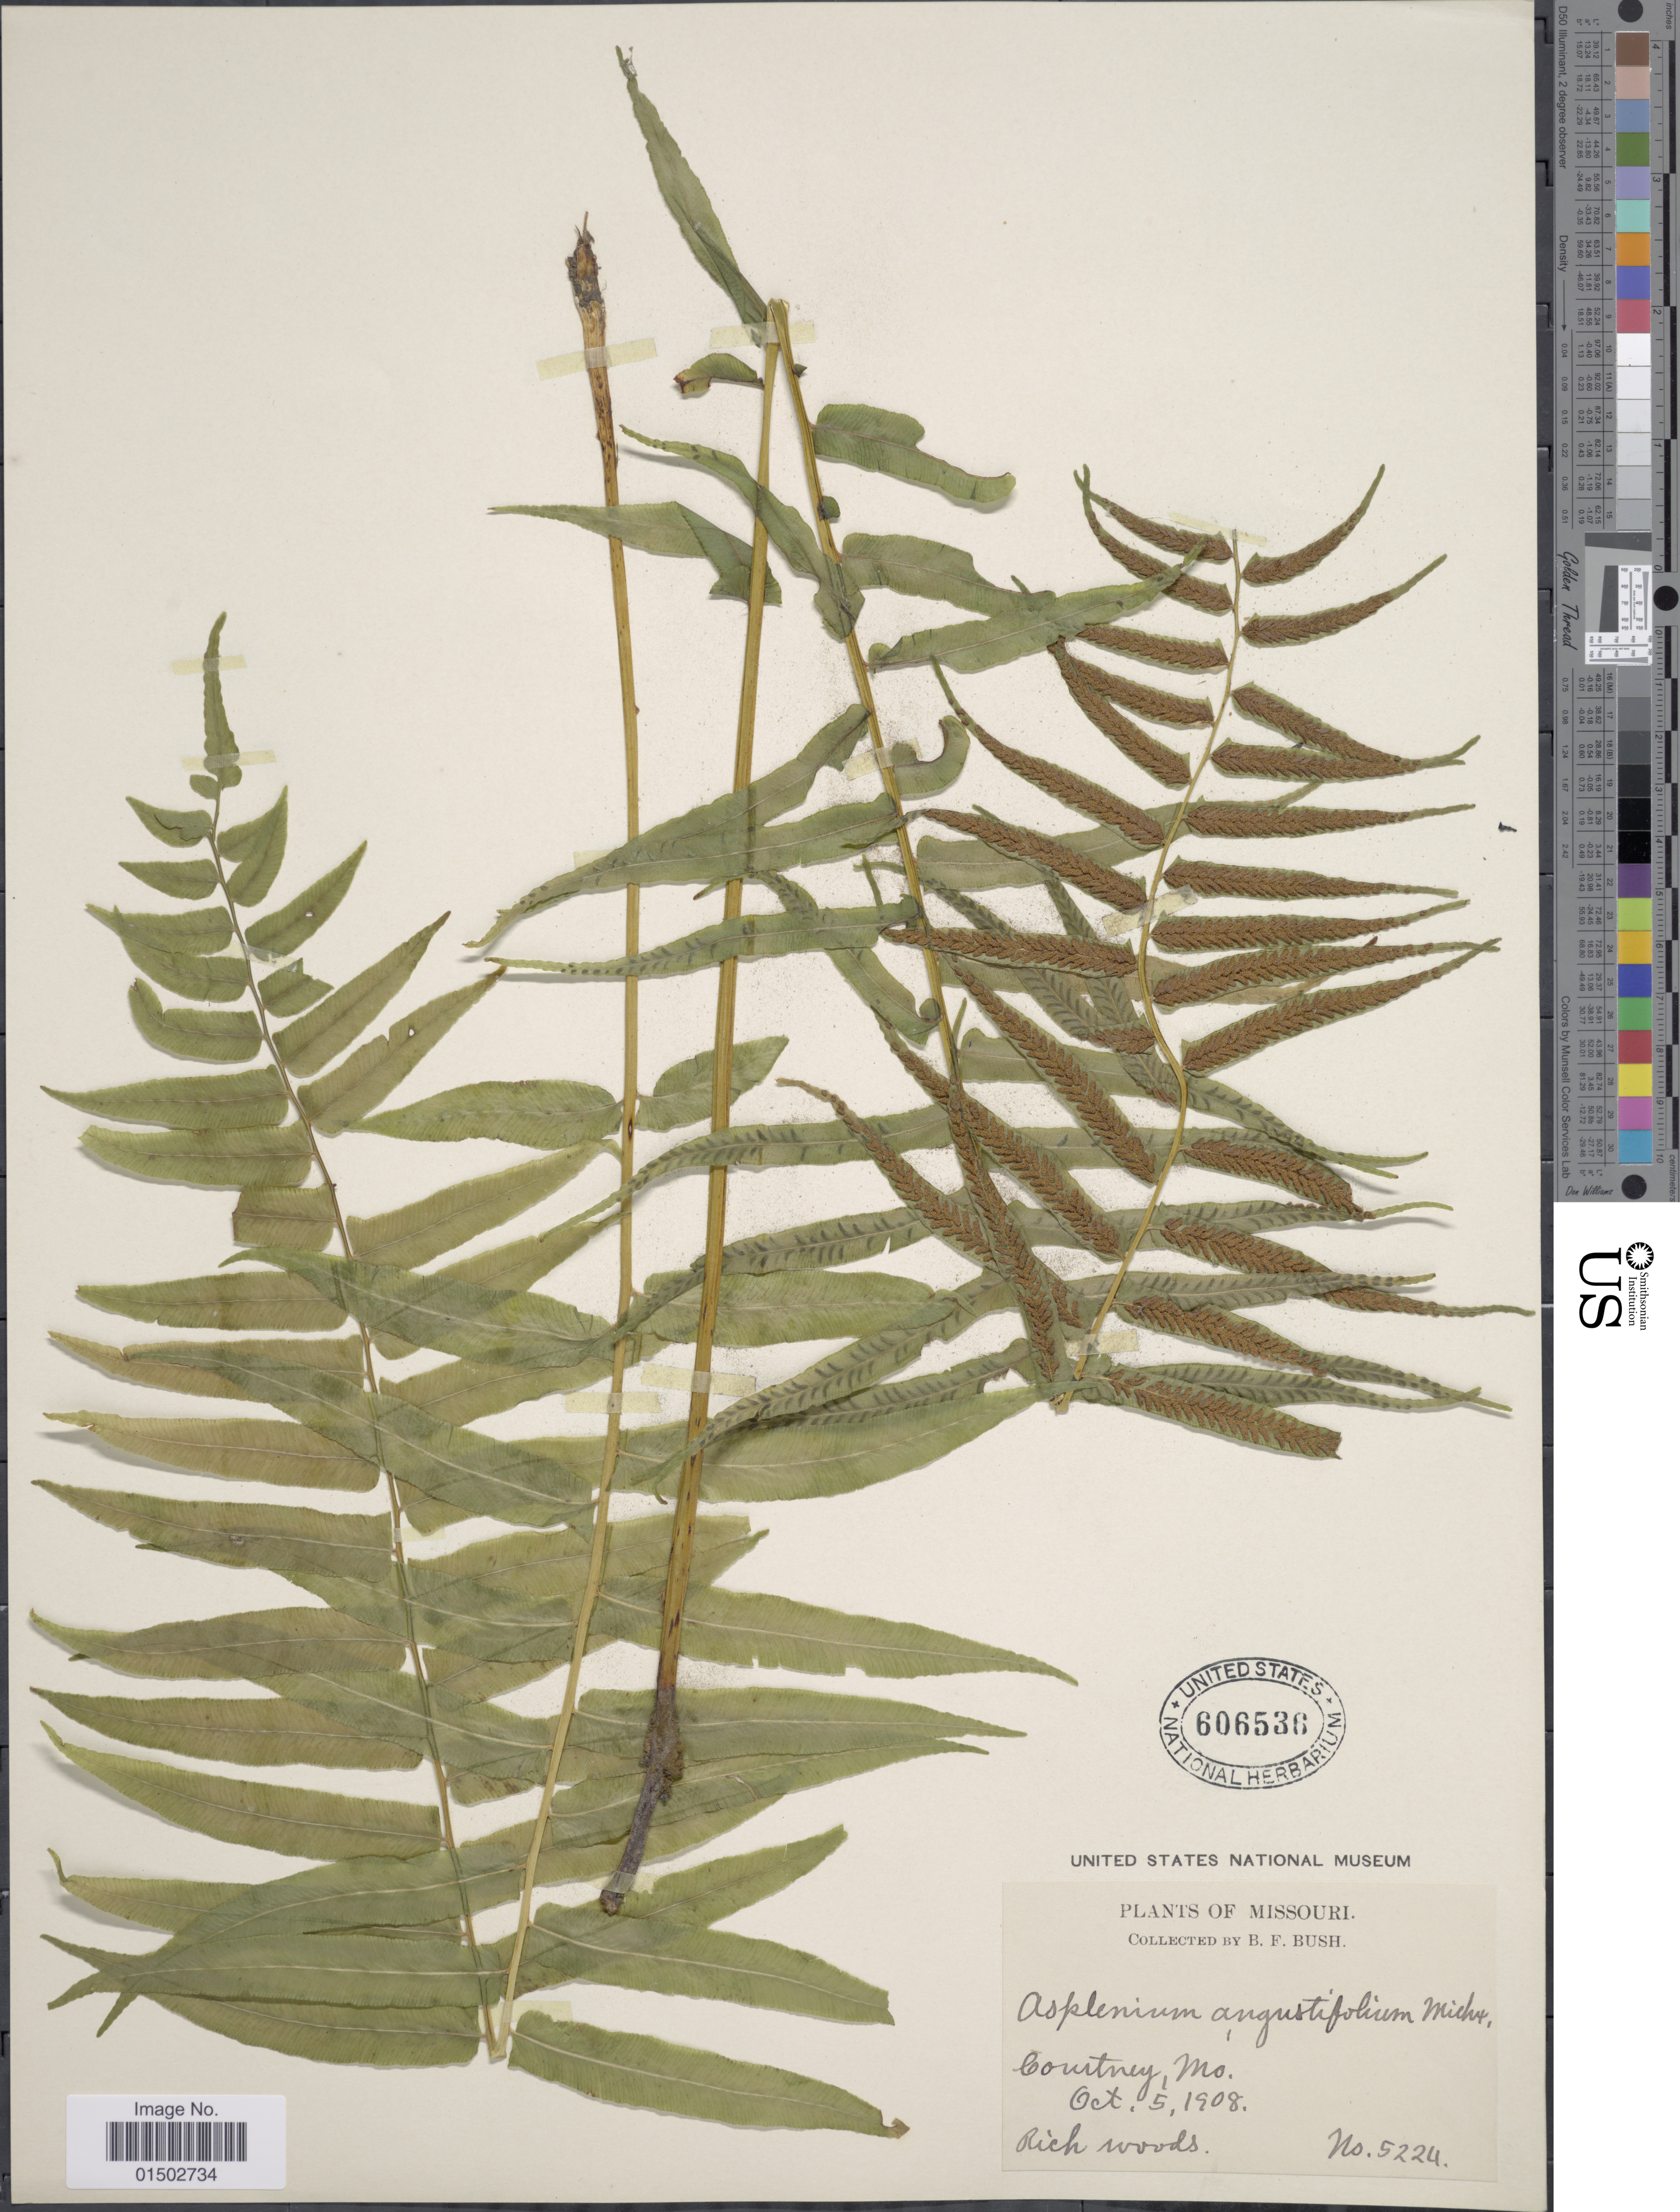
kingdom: Plantae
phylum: Tracheophyta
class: Polypodiopsida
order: Polypodiales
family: Diplaziopsidaceae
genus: Homalosorus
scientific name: Homalosorus pycnocarpos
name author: (Spreng.) Pic. Serm.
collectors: B. F. Bush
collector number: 5224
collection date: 1908-10-05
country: United States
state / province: Missouri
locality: Courtney, Mo., Rich woods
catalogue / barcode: US 606536